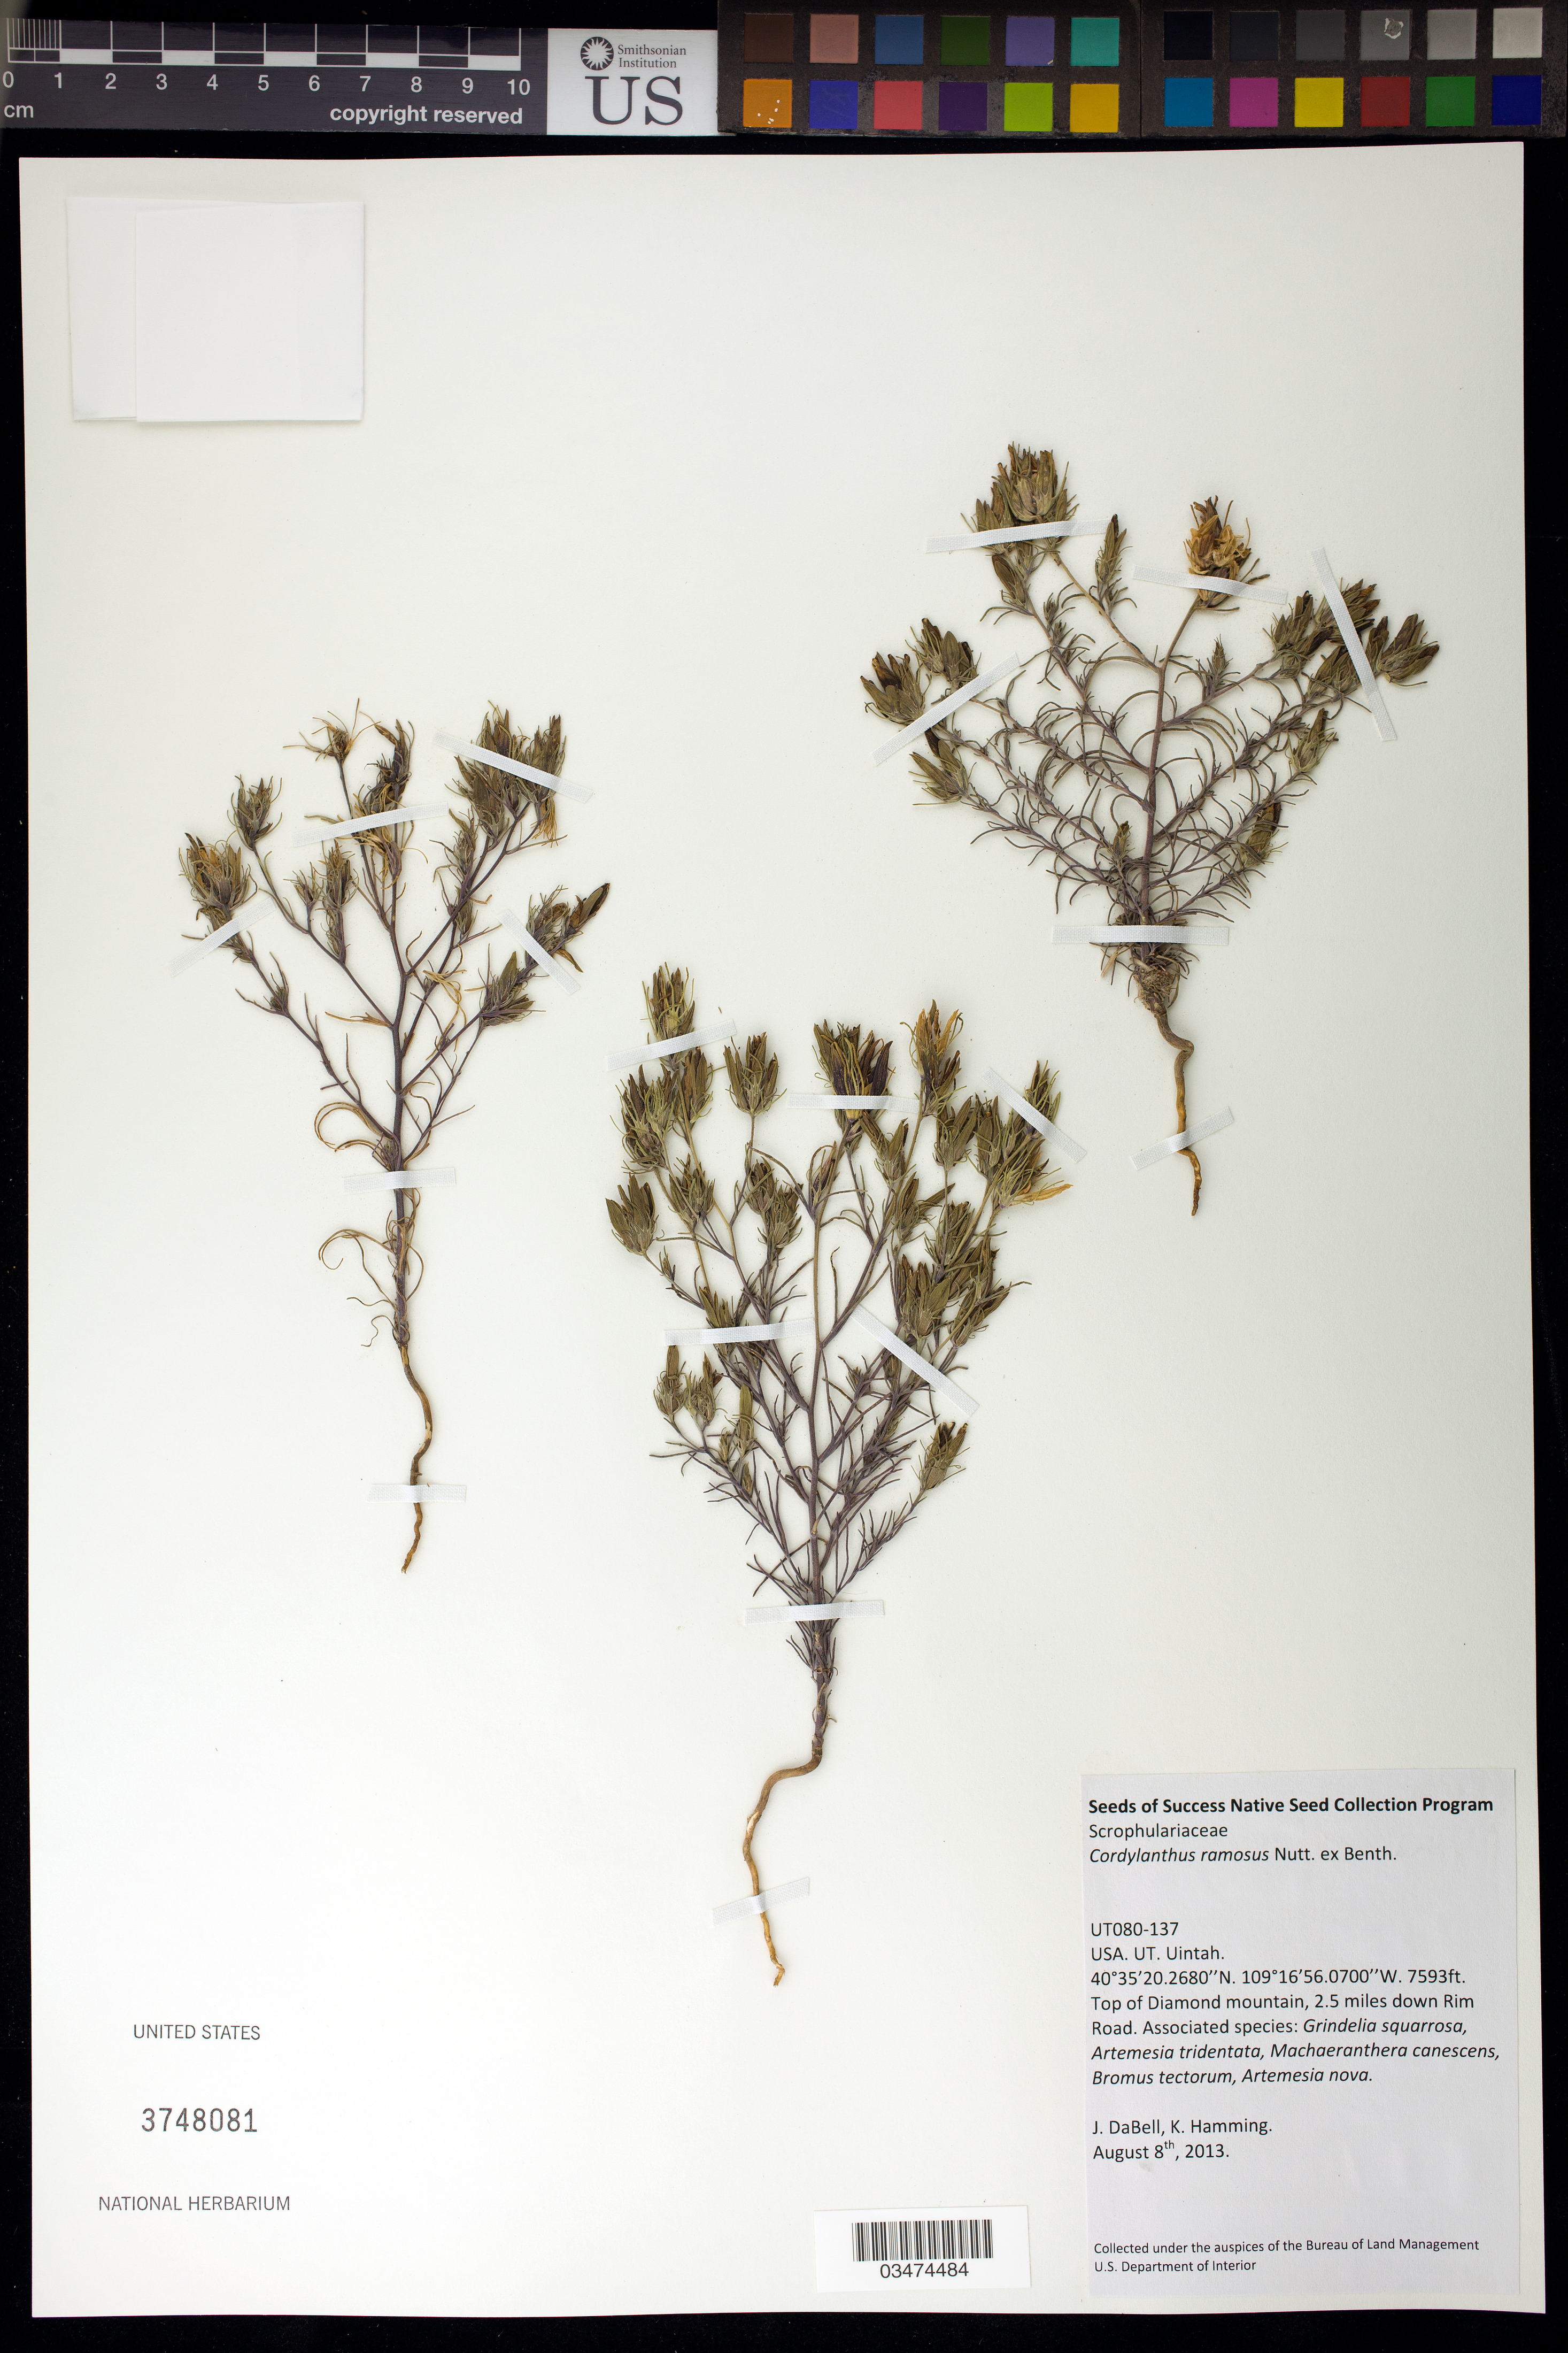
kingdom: Plantae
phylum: Tracheophyta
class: Magnoliopsida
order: Lamiales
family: Orobanchaceae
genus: Cordylanthus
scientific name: Cordylanthus ramosus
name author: Nutt. ex Benth.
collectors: J. DaBell & K. Hamming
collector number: UT080-137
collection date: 2013-08-08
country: United States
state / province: Utah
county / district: Uintah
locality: Top of Diamond Mountain, 2.5 miles down Rim Rd.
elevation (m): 2314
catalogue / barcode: US 3748081